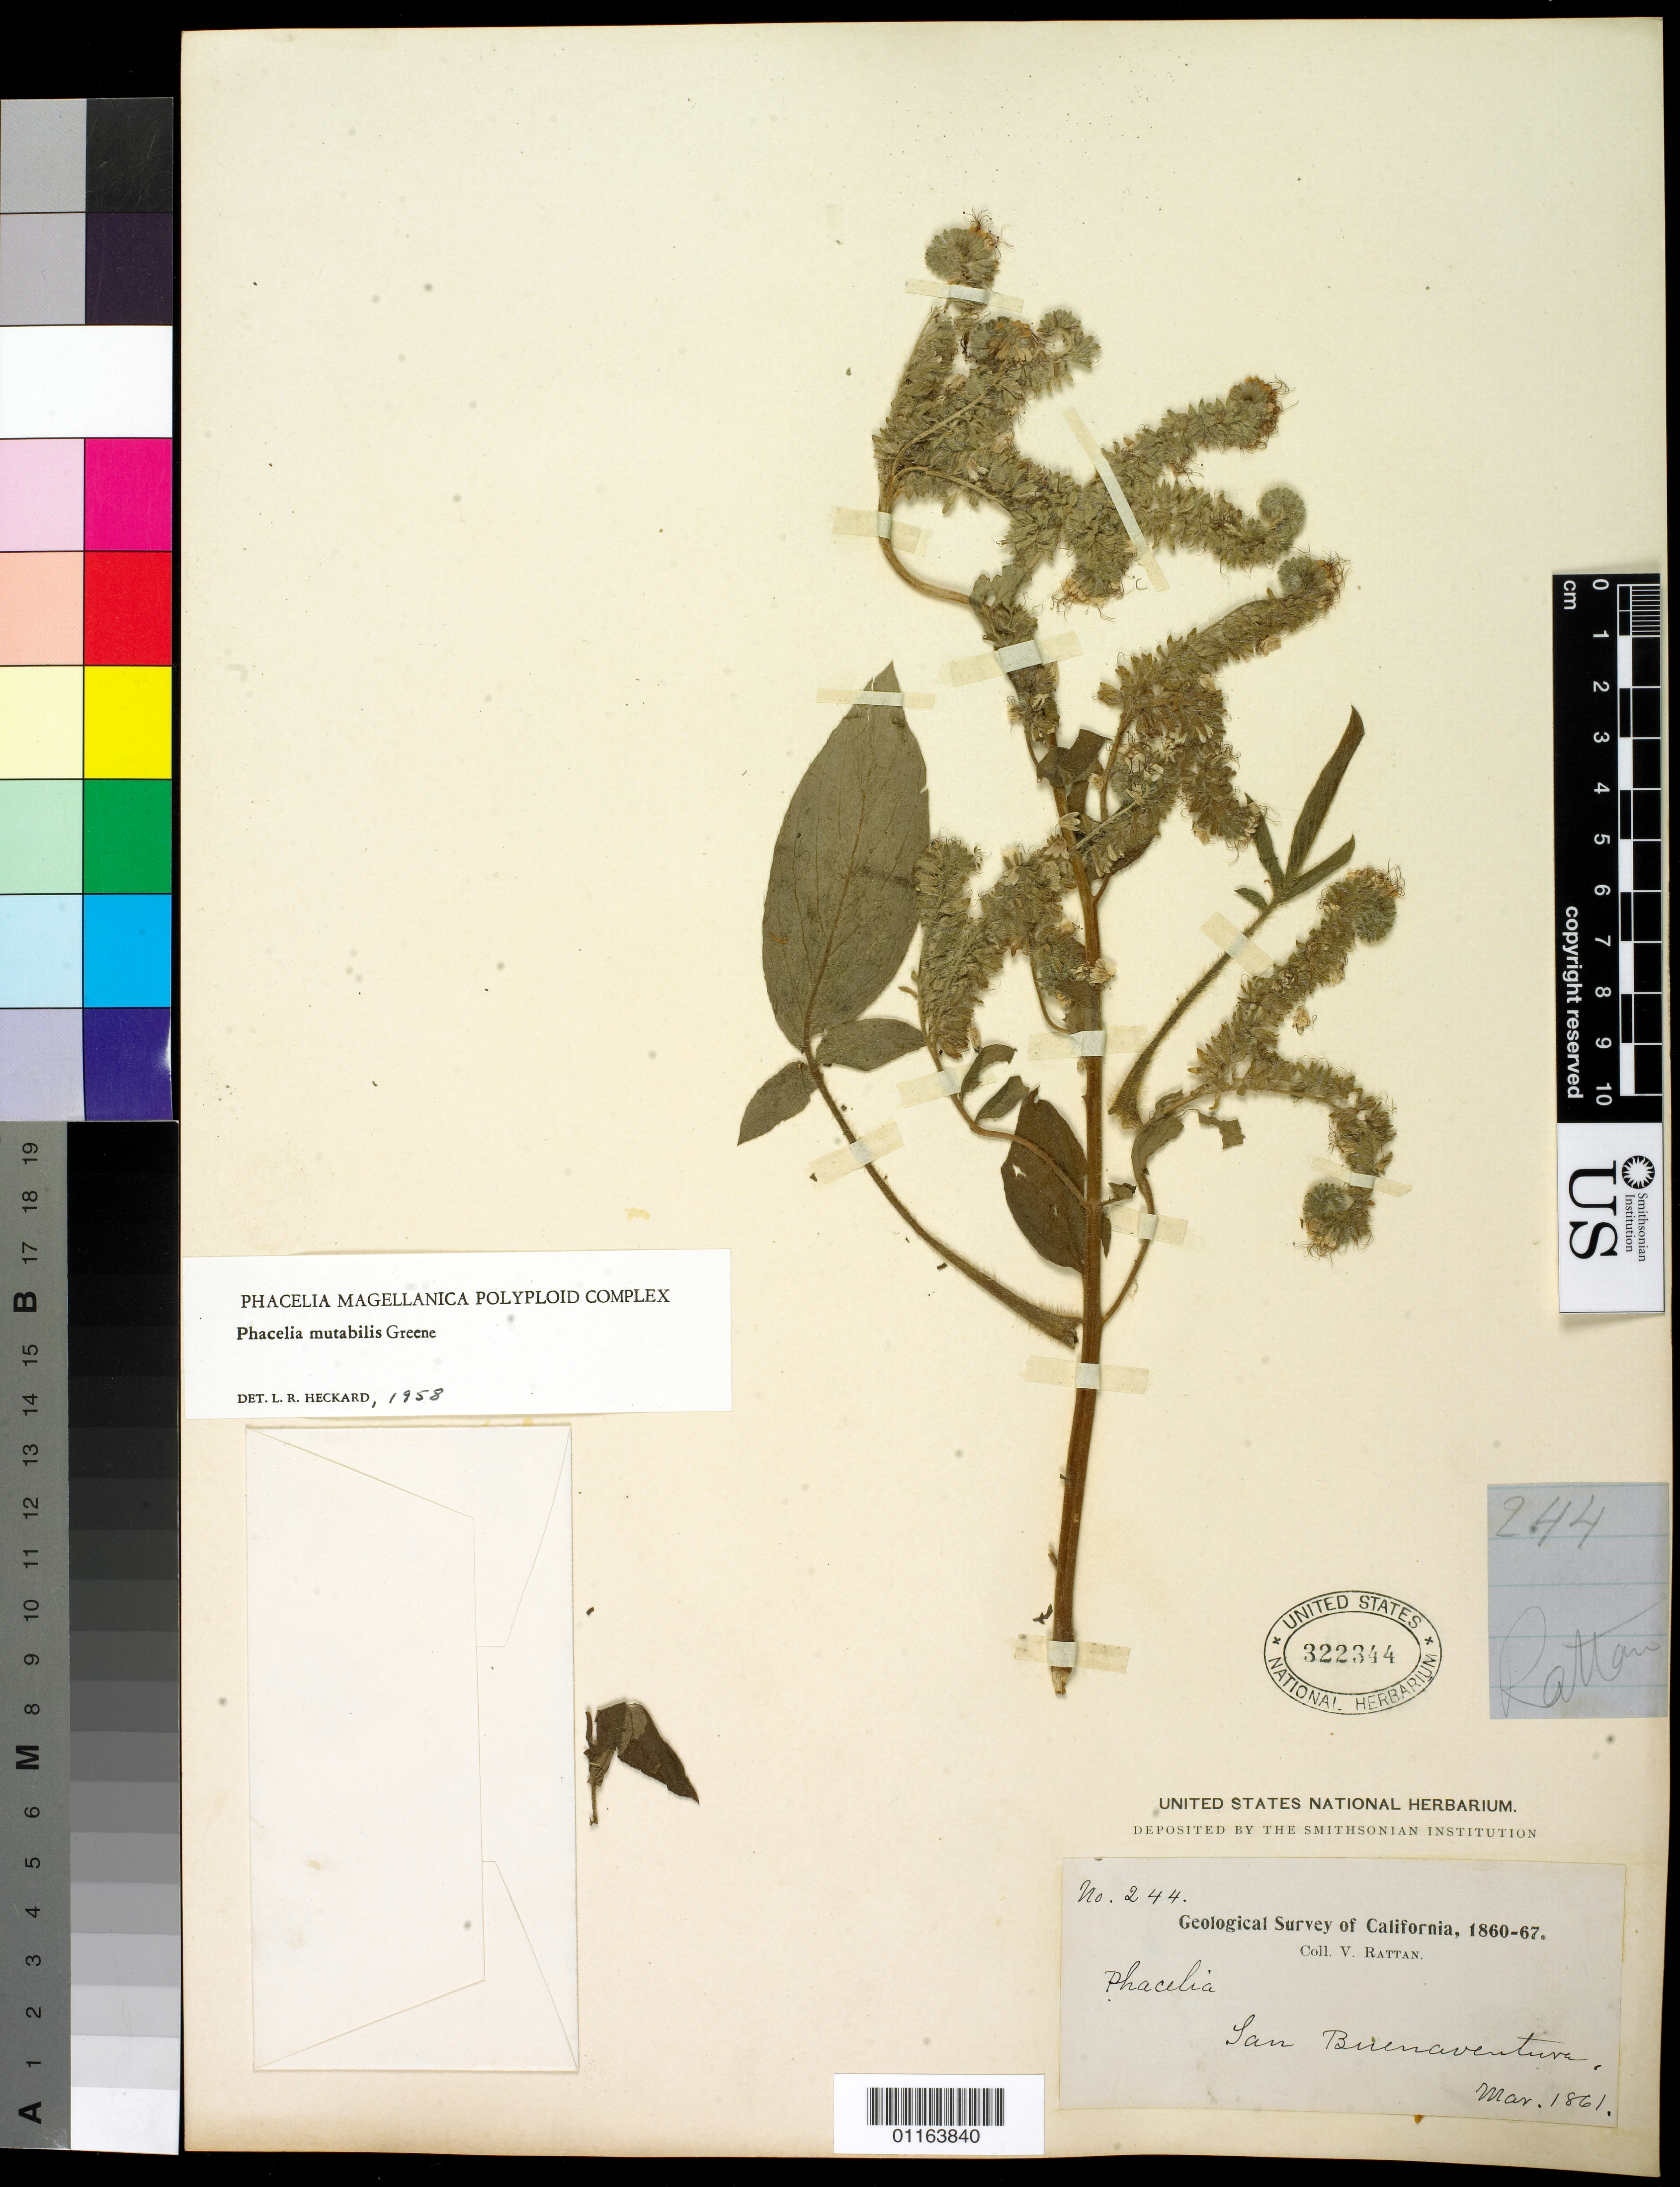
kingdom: Plantae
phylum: Tracheophyta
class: Magnoliopsida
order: Boraginales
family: Hydrophyllaceae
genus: Phacelia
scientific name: Phacelia mutabilis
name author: Greene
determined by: Heckard, Lawrence R.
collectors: V. Rattan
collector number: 244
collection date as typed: Mar 1861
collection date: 1861-03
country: United States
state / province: California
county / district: Ventura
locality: San Buenaventura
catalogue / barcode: US 322344